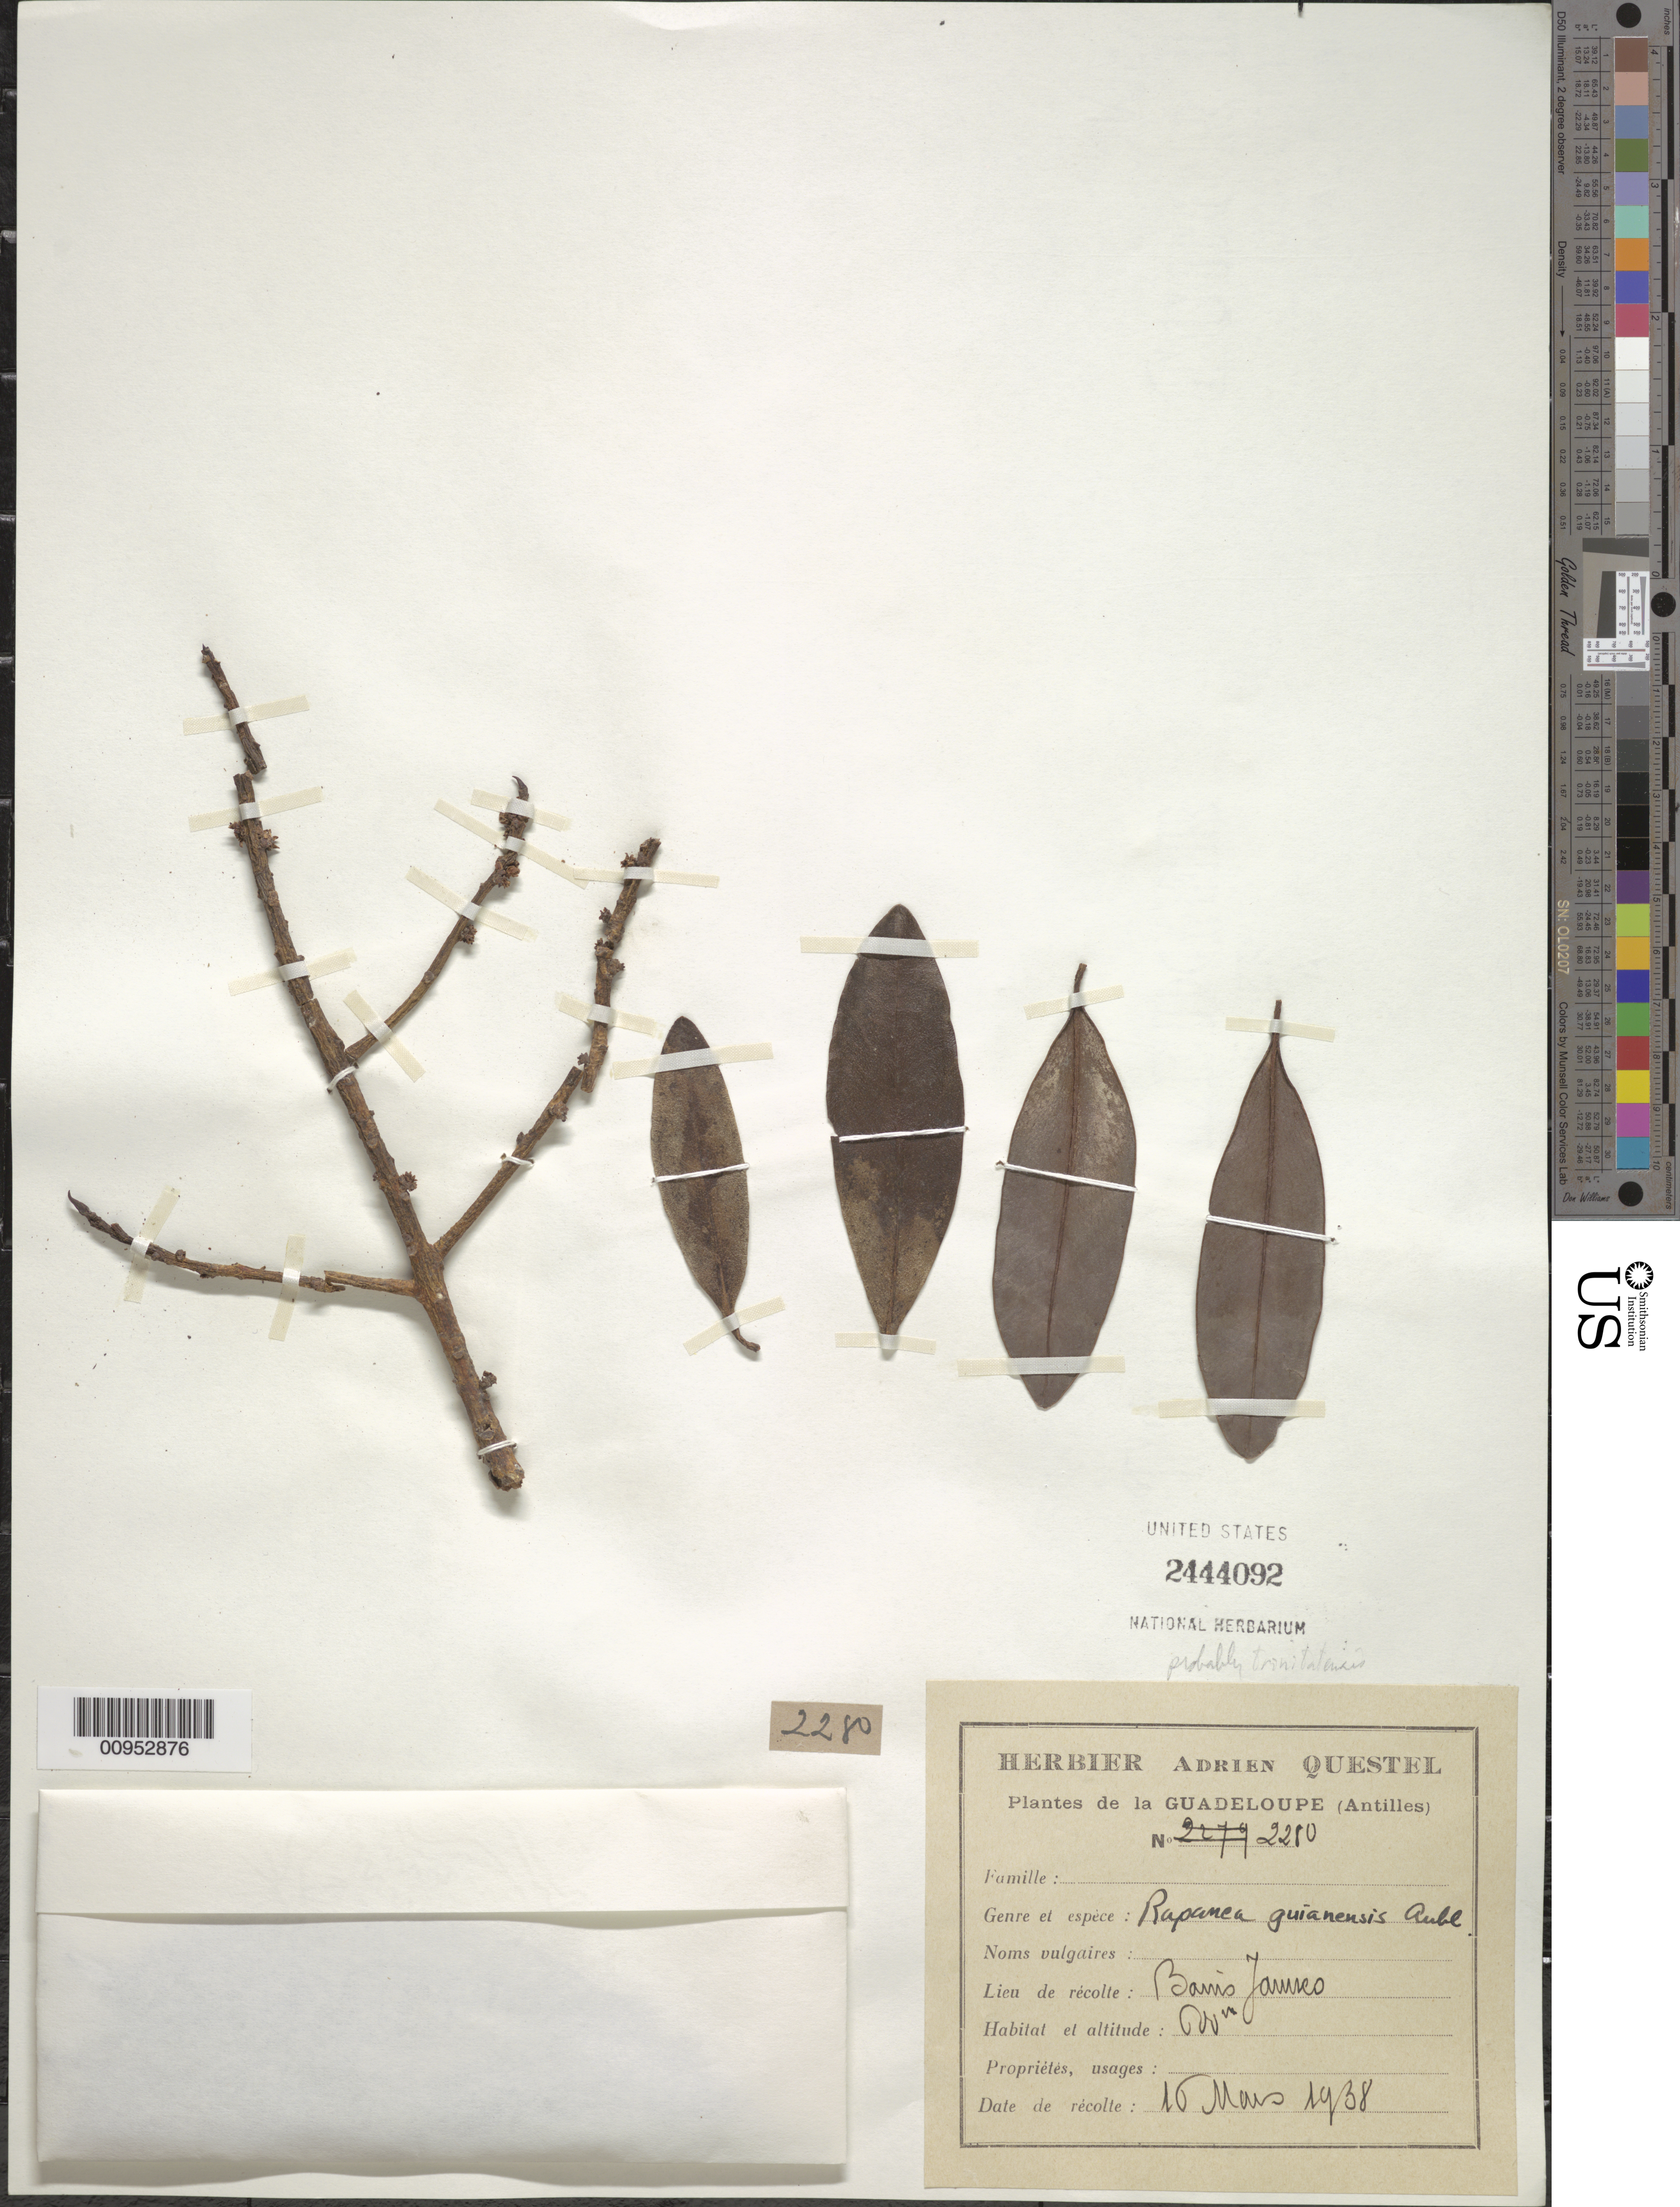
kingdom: Plantae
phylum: Tracheophyta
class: Magnoliopsida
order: Ericales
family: Primulaceae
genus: Myrsine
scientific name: Myrsine trinitatis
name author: A. DC.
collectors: A. Questel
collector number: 2280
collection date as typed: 16 Mar 1938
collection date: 1938-03-16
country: Guadeloupe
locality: Barris Janco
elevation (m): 600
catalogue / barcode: US 2444092